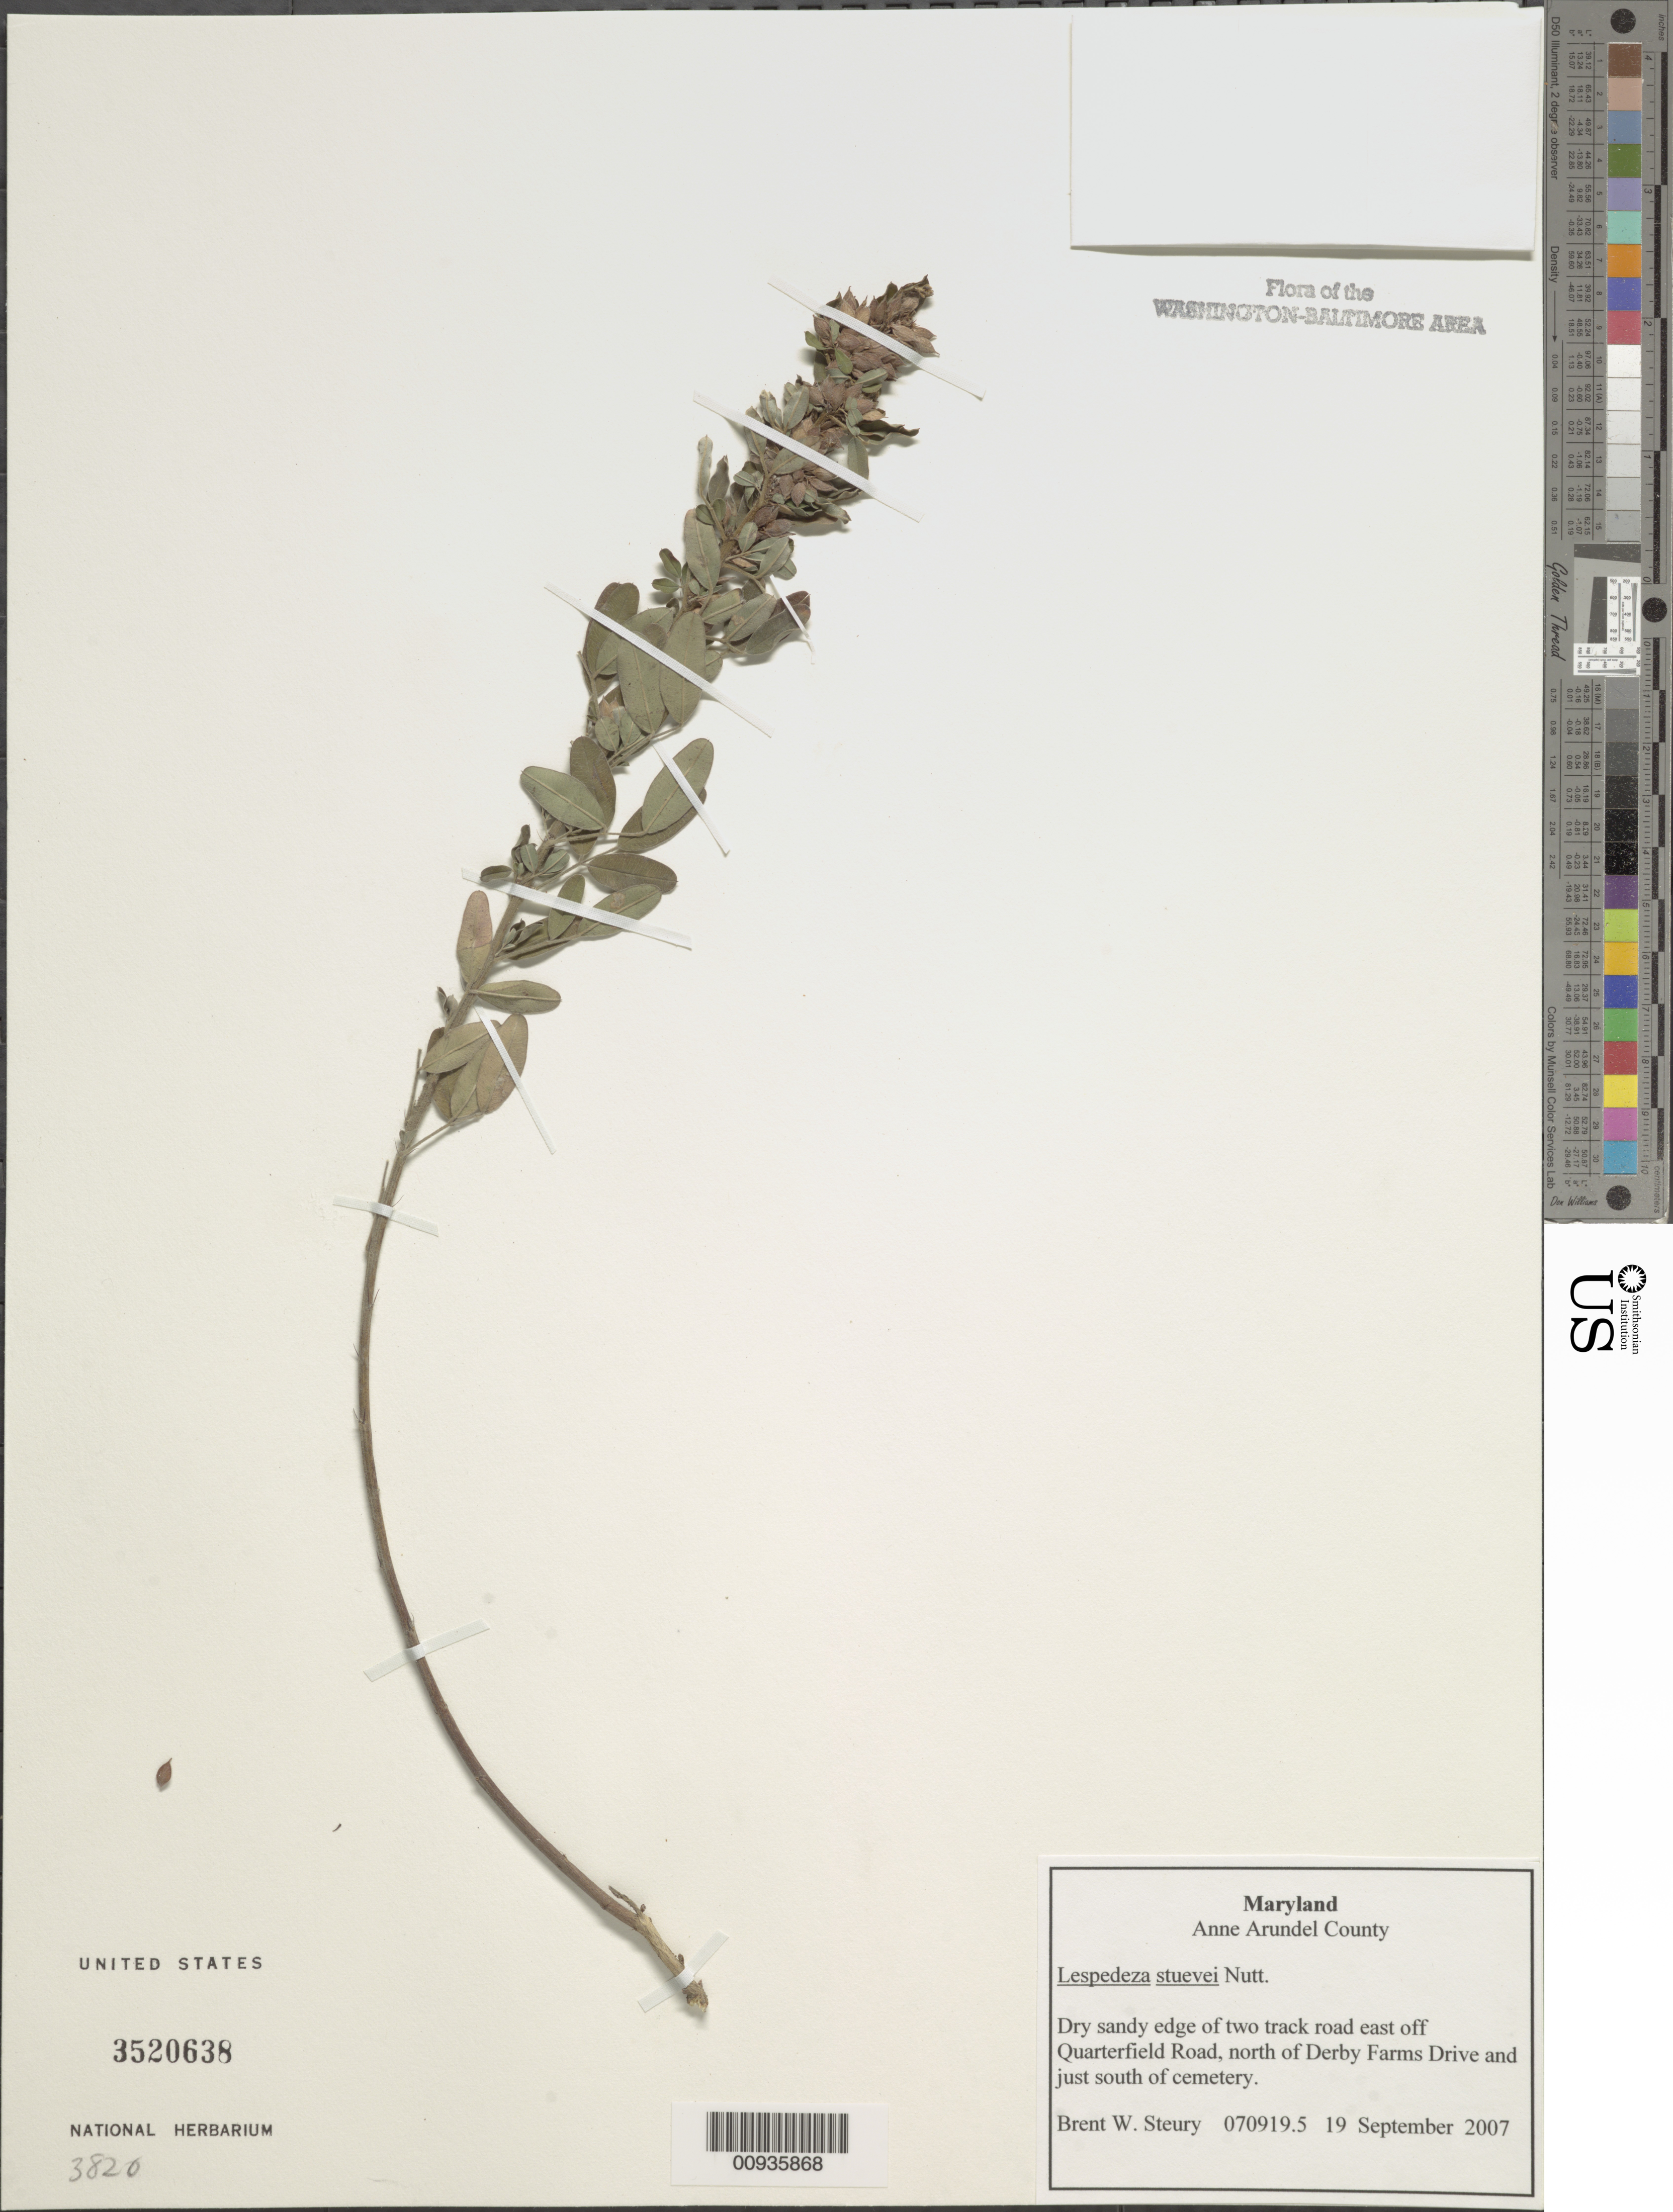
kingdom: Plantae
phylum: Tracheophyta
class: Magnoliopsida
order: Fabales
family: Fabaceae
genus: Lespedeza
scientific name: Lespedeza stuevei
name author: Nutt.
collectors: B. Steury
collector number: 070919.5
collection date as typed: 19 September 2007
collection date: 2007-09-19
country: United States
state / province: Maryland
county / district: Anne Arundel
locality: East off Quarterfield Road and north of Derby Farms Drive and just south of cemetery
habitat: Dry sandy edge of two track road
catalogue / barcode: US 3520638